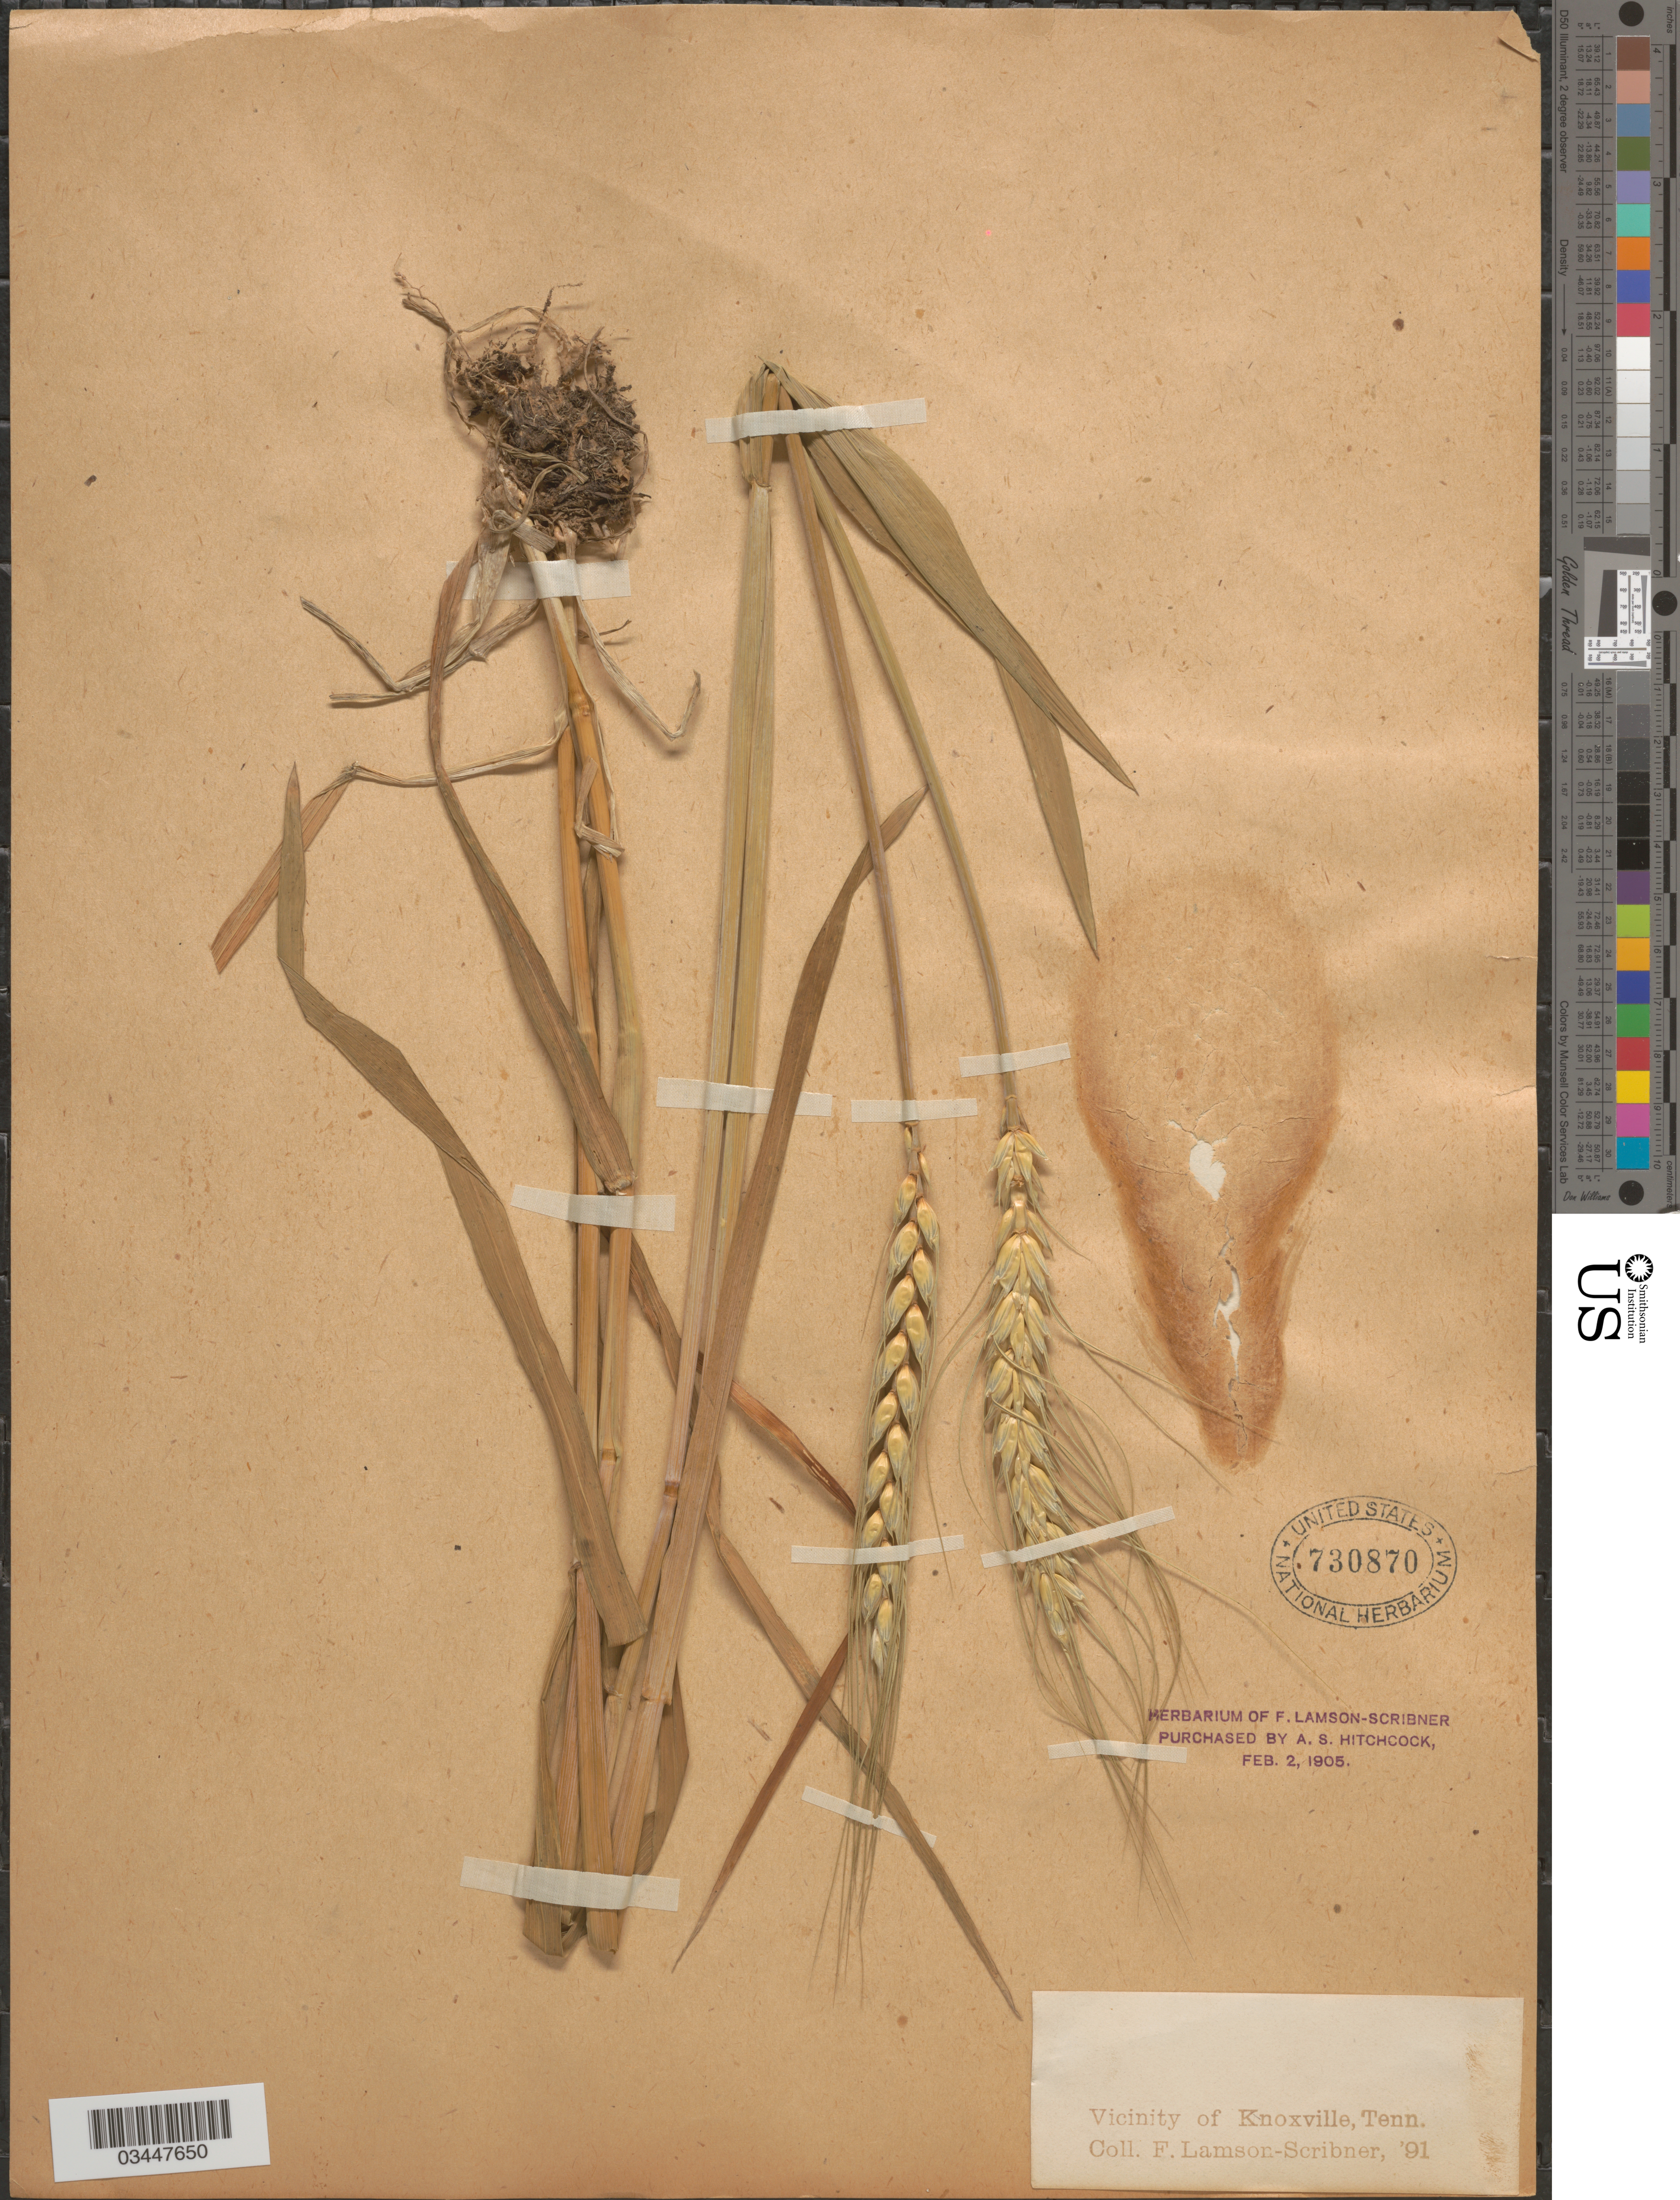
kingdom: Plantae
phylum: Tracheophyta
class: Liliopsida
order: Poales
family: Poaceae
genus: Triticum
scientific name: Triticum aestivum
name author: L.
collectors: F. Lamson-Scribner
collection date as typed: Transcribed d/m/y: //91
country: United States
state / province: Tennessee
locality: Vicinity of Knoxville.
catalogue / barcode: US 730870